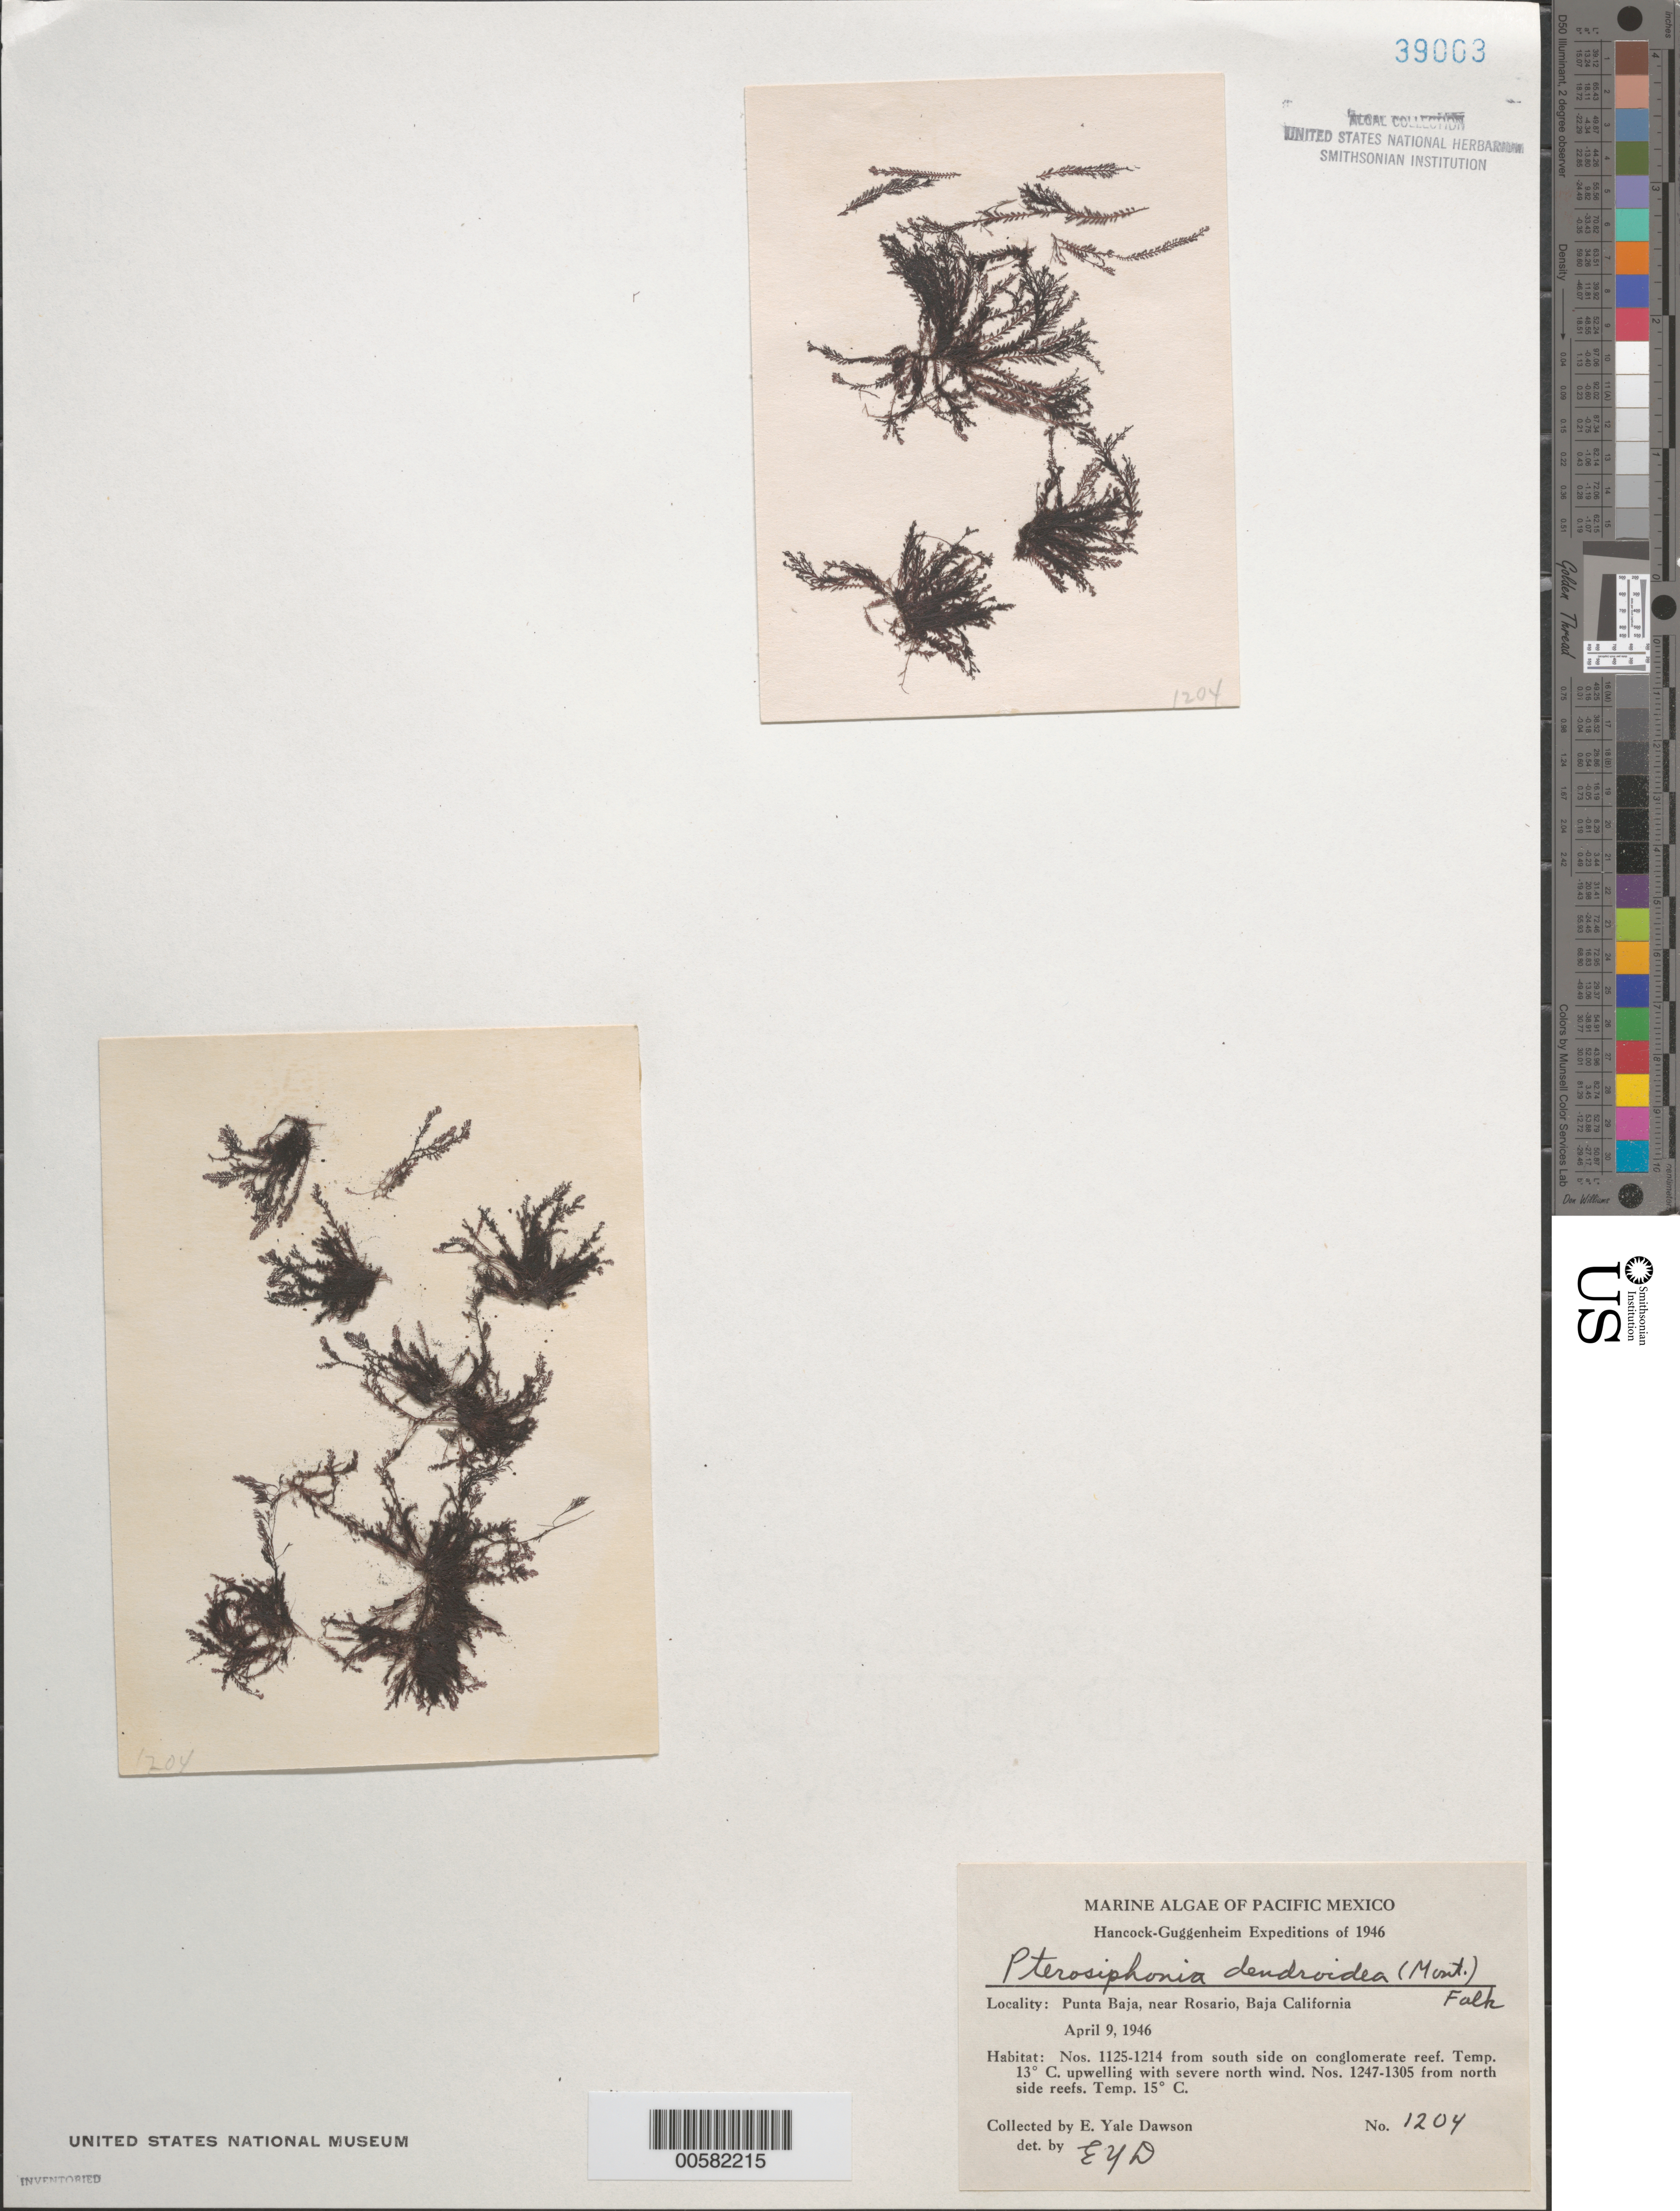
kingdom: Plantae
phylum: Rhodophyta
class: Florideophyceae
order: Ceramiales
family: Rhodomelaceae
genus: Symphyocladiella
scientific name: Symphyocladiella dendroidea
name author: (Montagne) Bustamante et al.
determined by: Algae name updating Project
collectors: E. Y. Dawson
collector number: EYD 1204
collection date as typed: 09 Apr 1946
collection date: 1946-04-09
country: Mexico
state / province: Baja California Norte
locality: Punta Baja, near Rosario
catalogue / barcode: US 39003